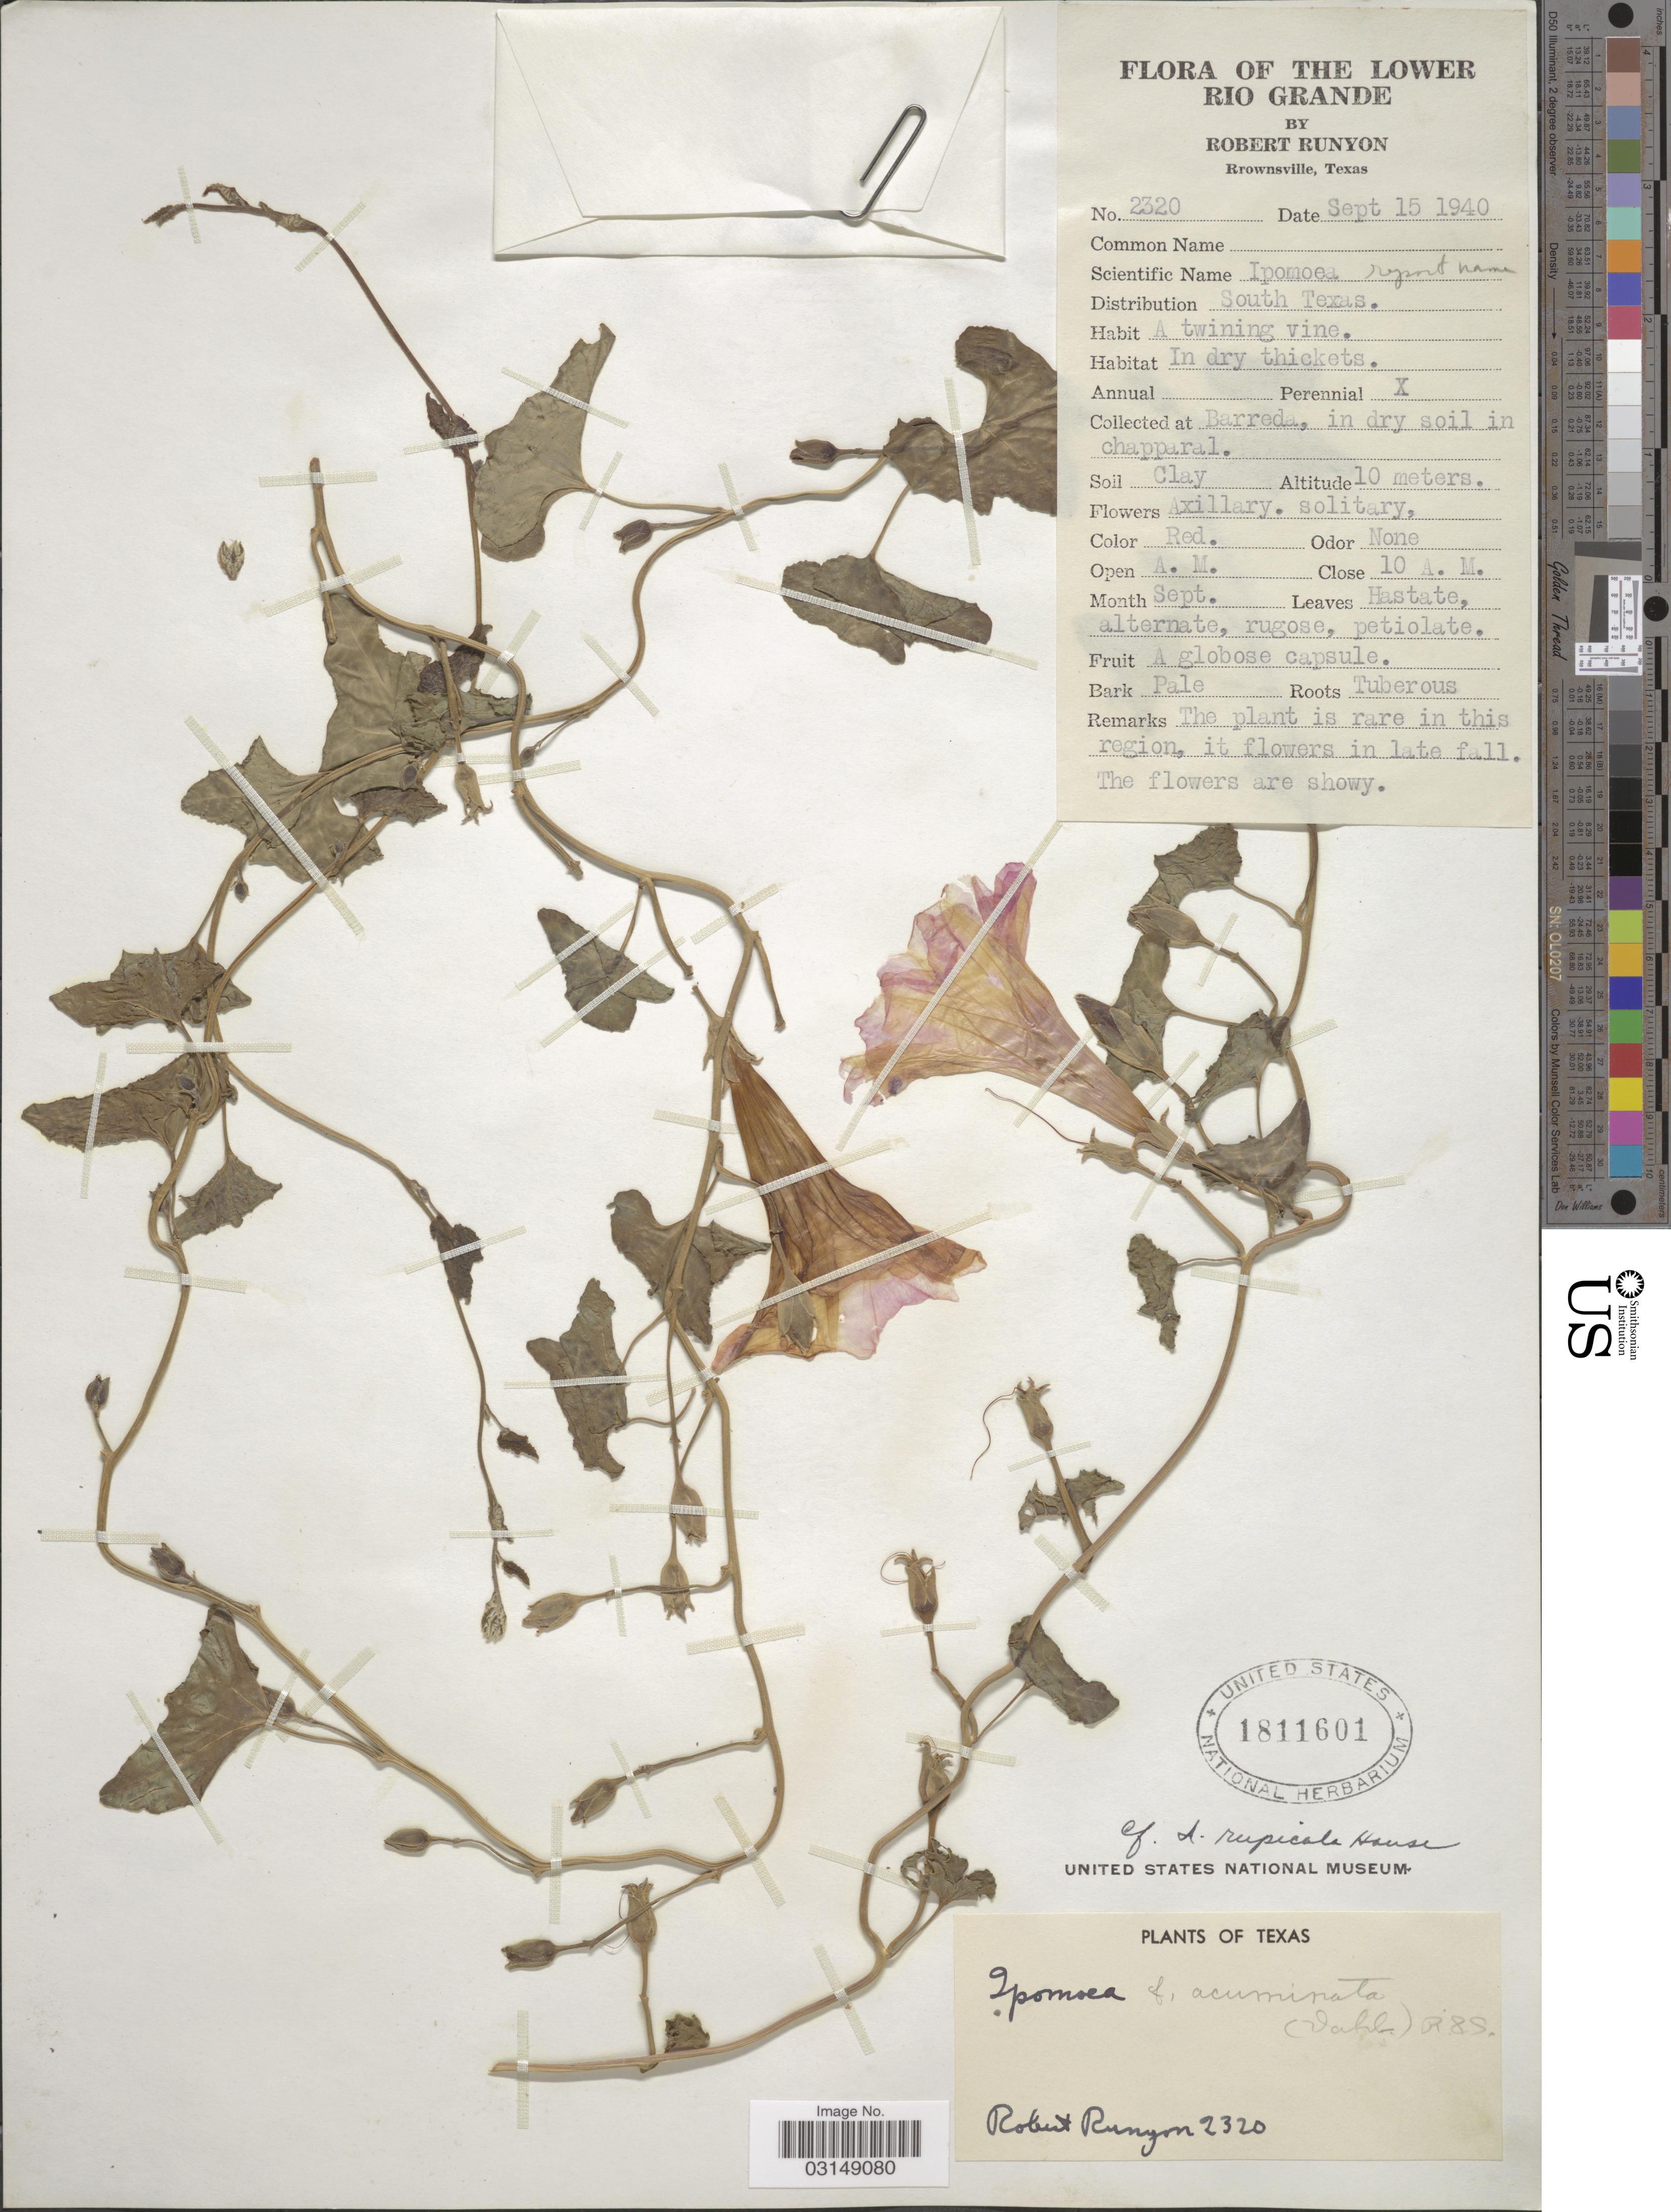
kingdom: Plantae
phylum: Tracheophyta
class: Magnoliopsida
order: Solanales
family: Convolvulaceae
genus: Ipomoea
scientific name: Ipomoea rupicola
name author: House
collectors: R. Runyon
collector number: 2320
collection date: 1940-09-15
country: United States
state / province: Texas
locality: The Lower Rio Grande. Barreda.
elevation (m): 10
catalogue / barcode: US 1811601